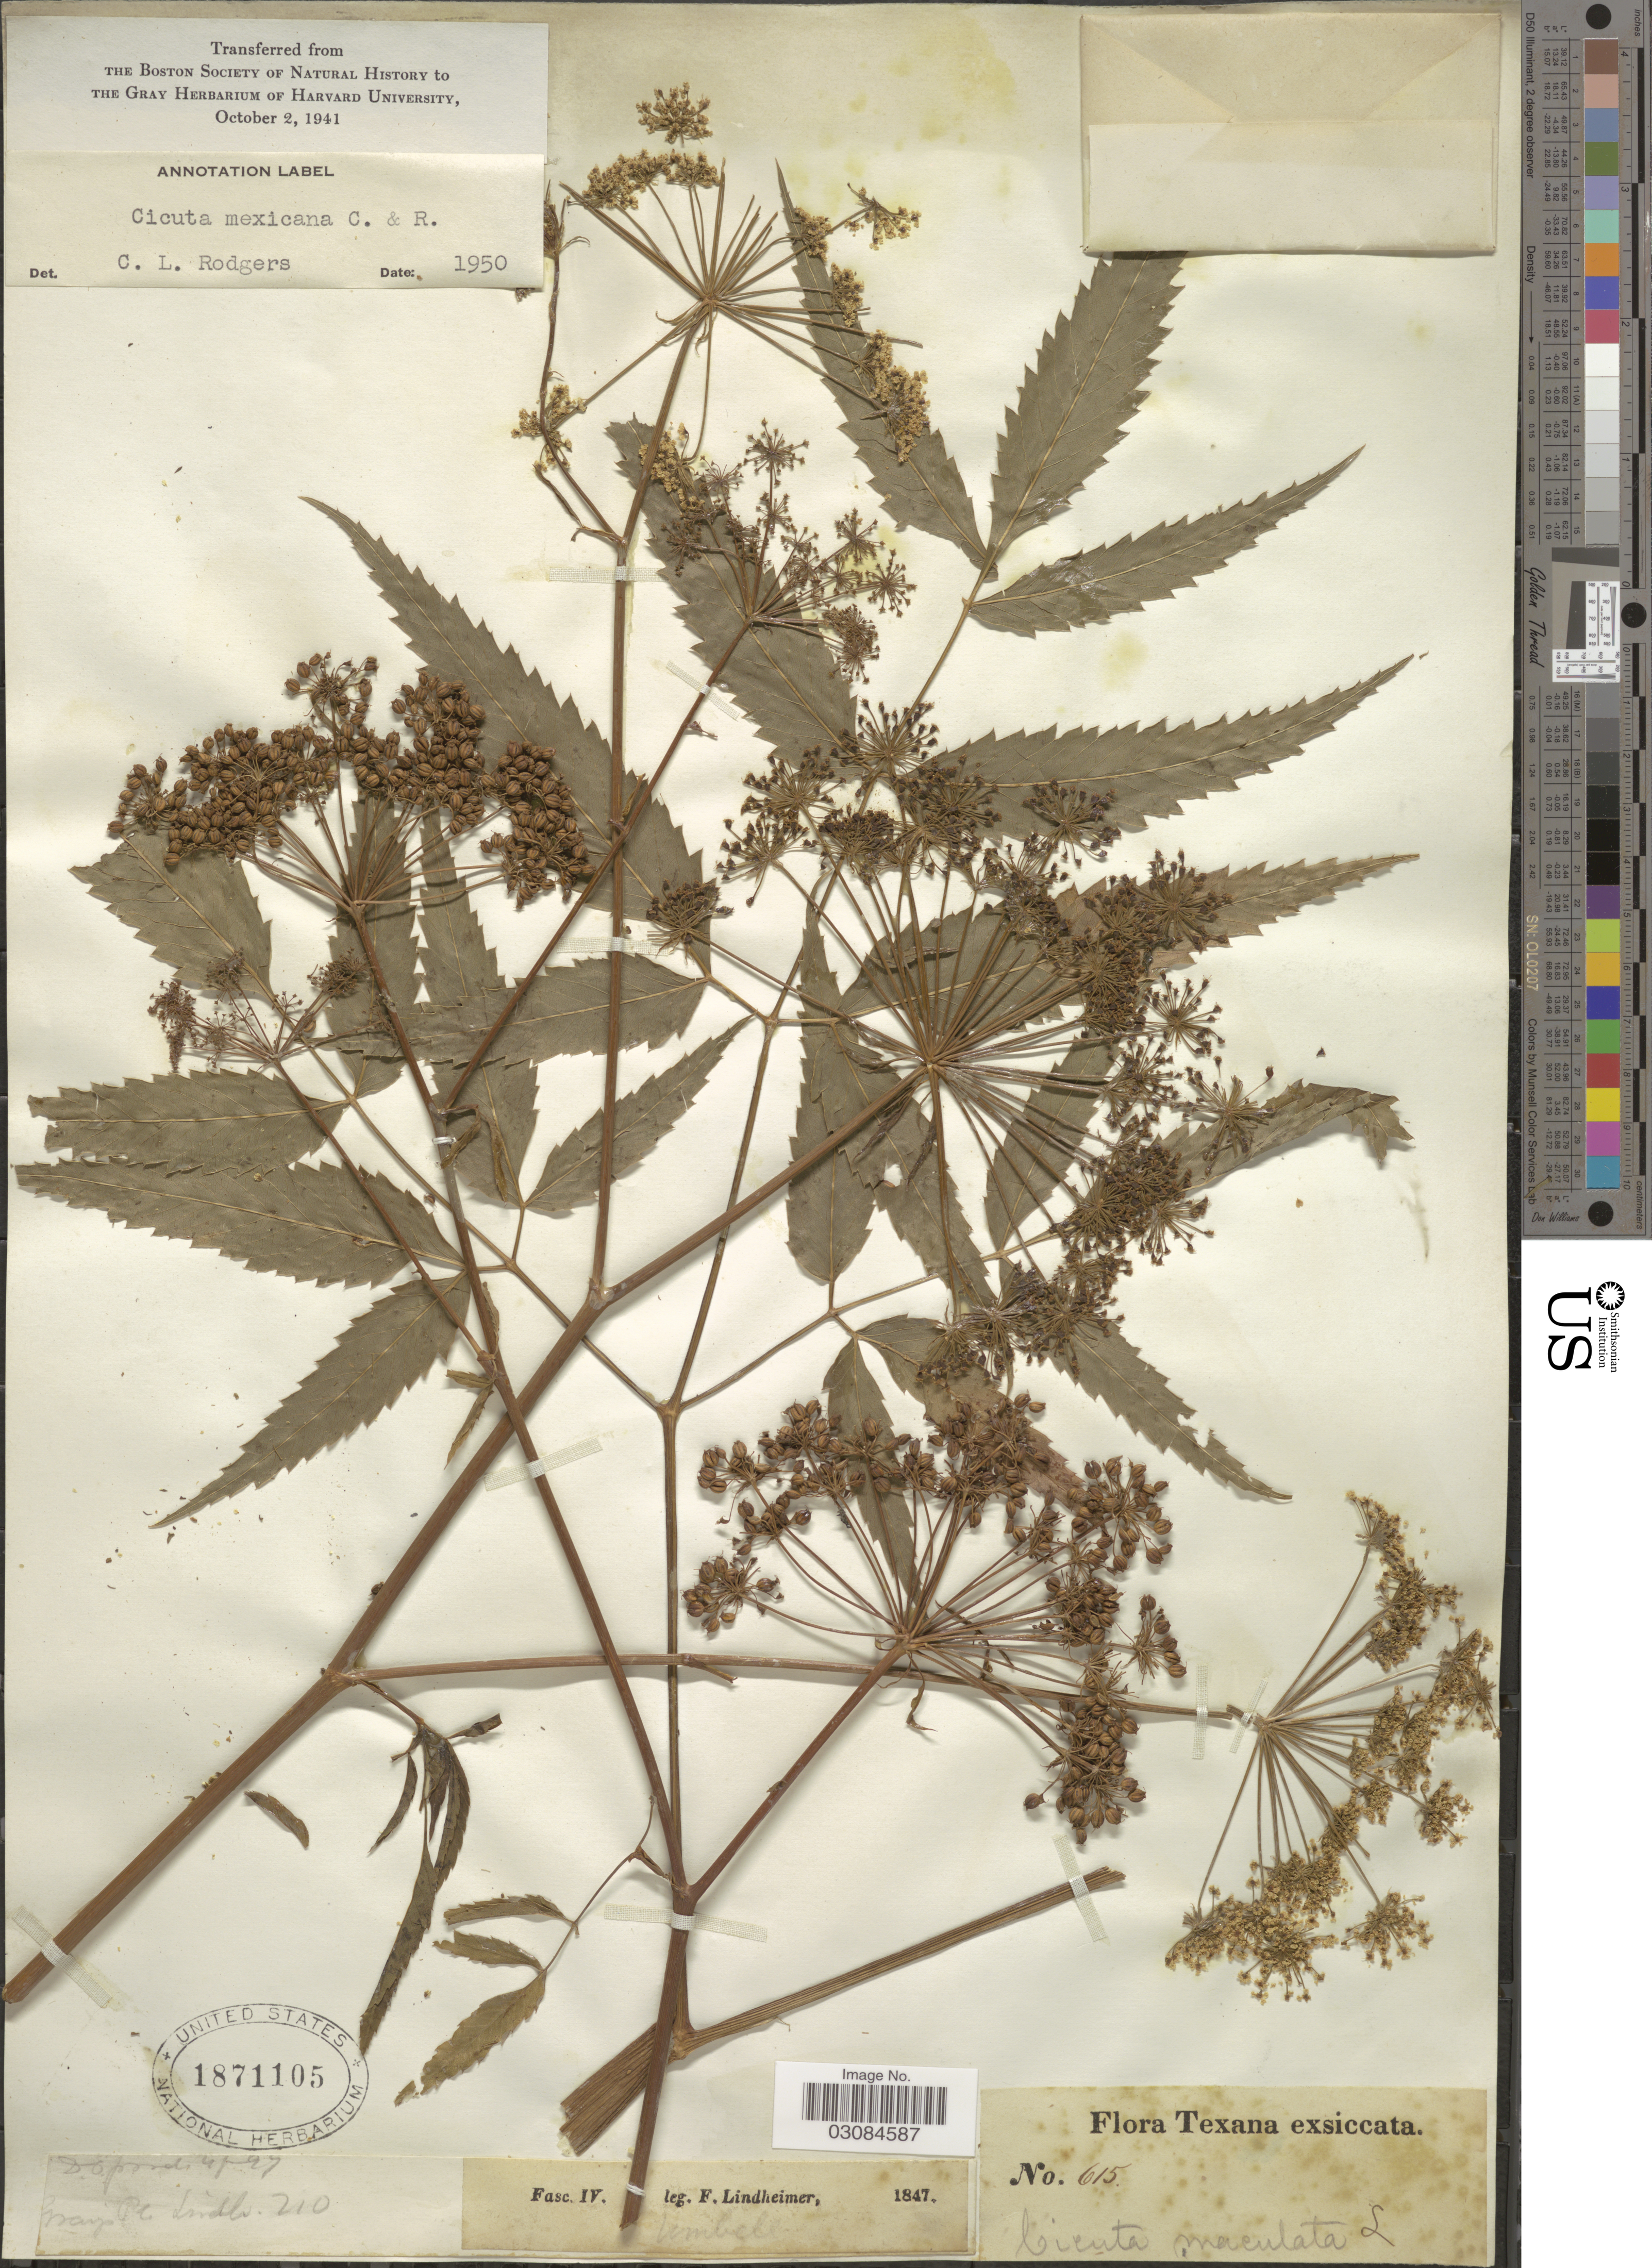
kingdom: Plantae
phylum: Tracheophyta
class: Magnoliopsida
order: Apiales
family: Apiaceae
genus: Cicuta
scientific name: Cicuta mexicana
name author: J.M. Coult. & Rose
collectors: F. Lindheimer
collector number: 615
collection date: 1847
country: United States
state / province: Texas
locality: Texana.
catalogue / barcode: US 1871105